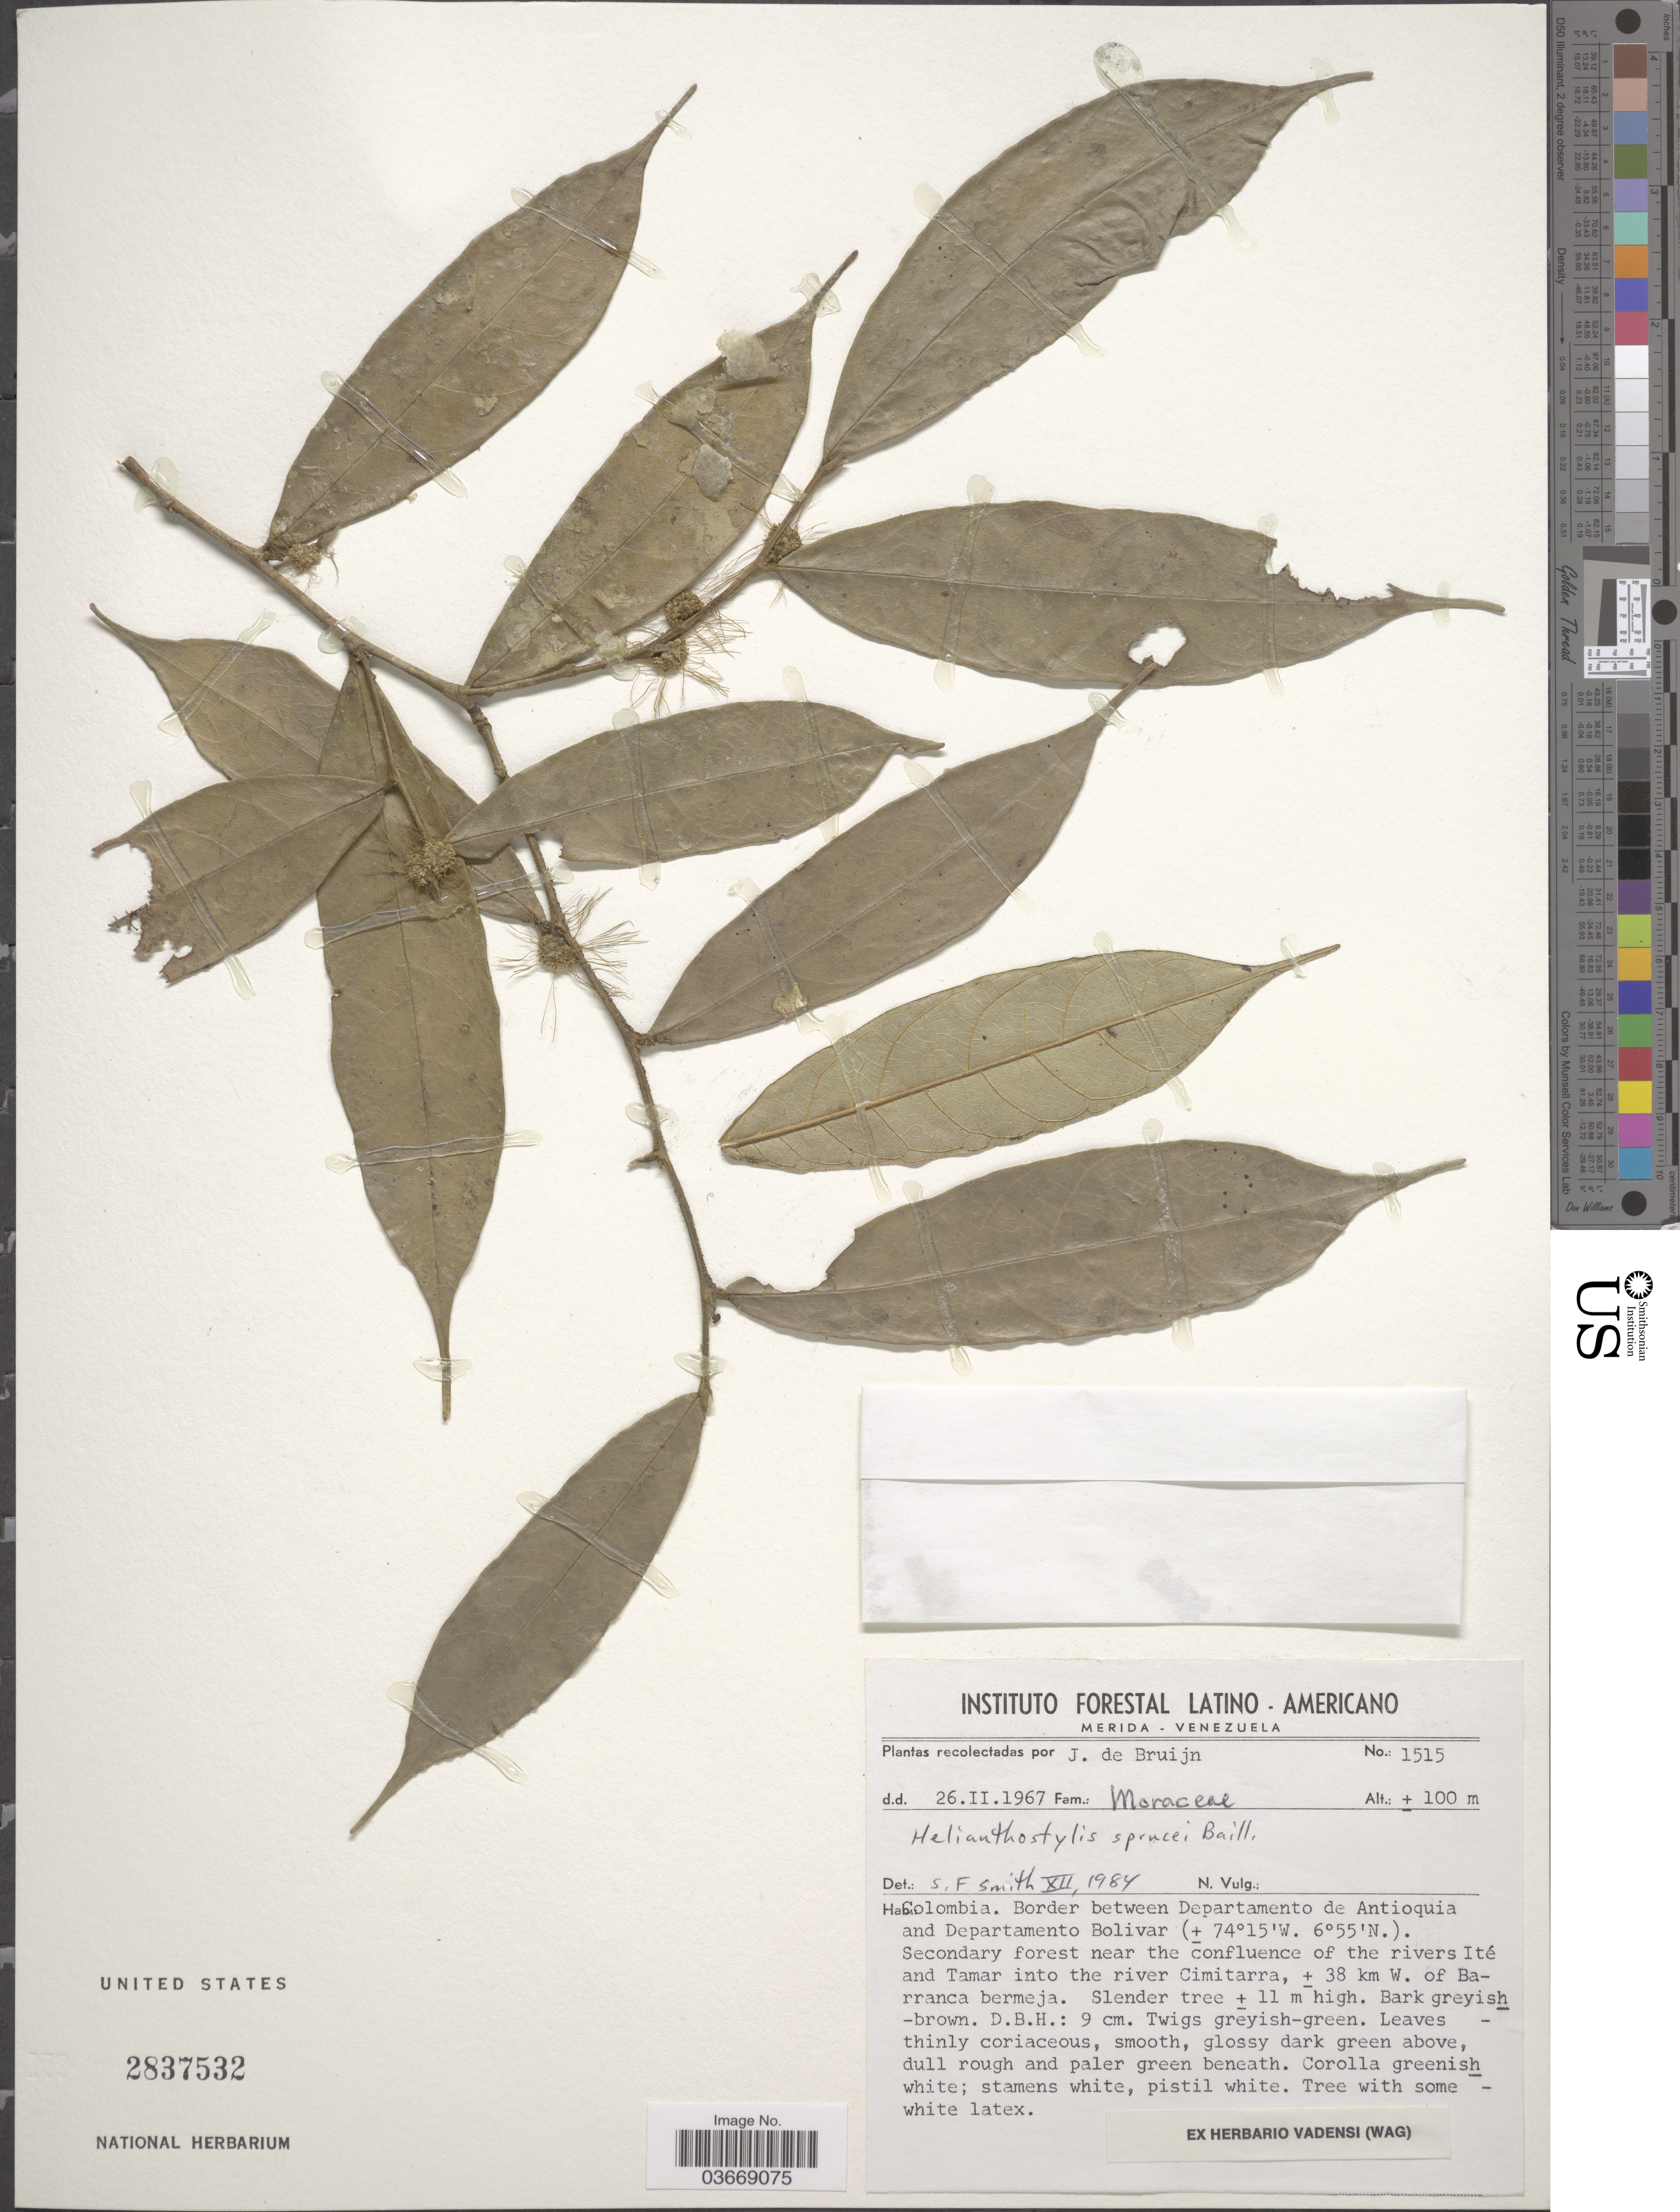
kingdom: Plantae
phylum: Tracheophyta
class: Magnoliopsida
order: Rosales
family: Moraceae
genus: Brosimum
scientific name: Brosimum sprucei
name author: (Baill.) E. M. Gardner & Zerega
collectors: J. Bruijn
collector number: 1515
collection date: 1967-02-26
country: Colombia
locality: Border between Departamento de Antioquia and Departamento Bolivar. Secondary forest near the confluence of the rivers Ité and Tamar into the river Cimitarra, ± 38 km W. of Barranca bermeja.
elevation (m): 100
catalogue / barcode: US 2837532